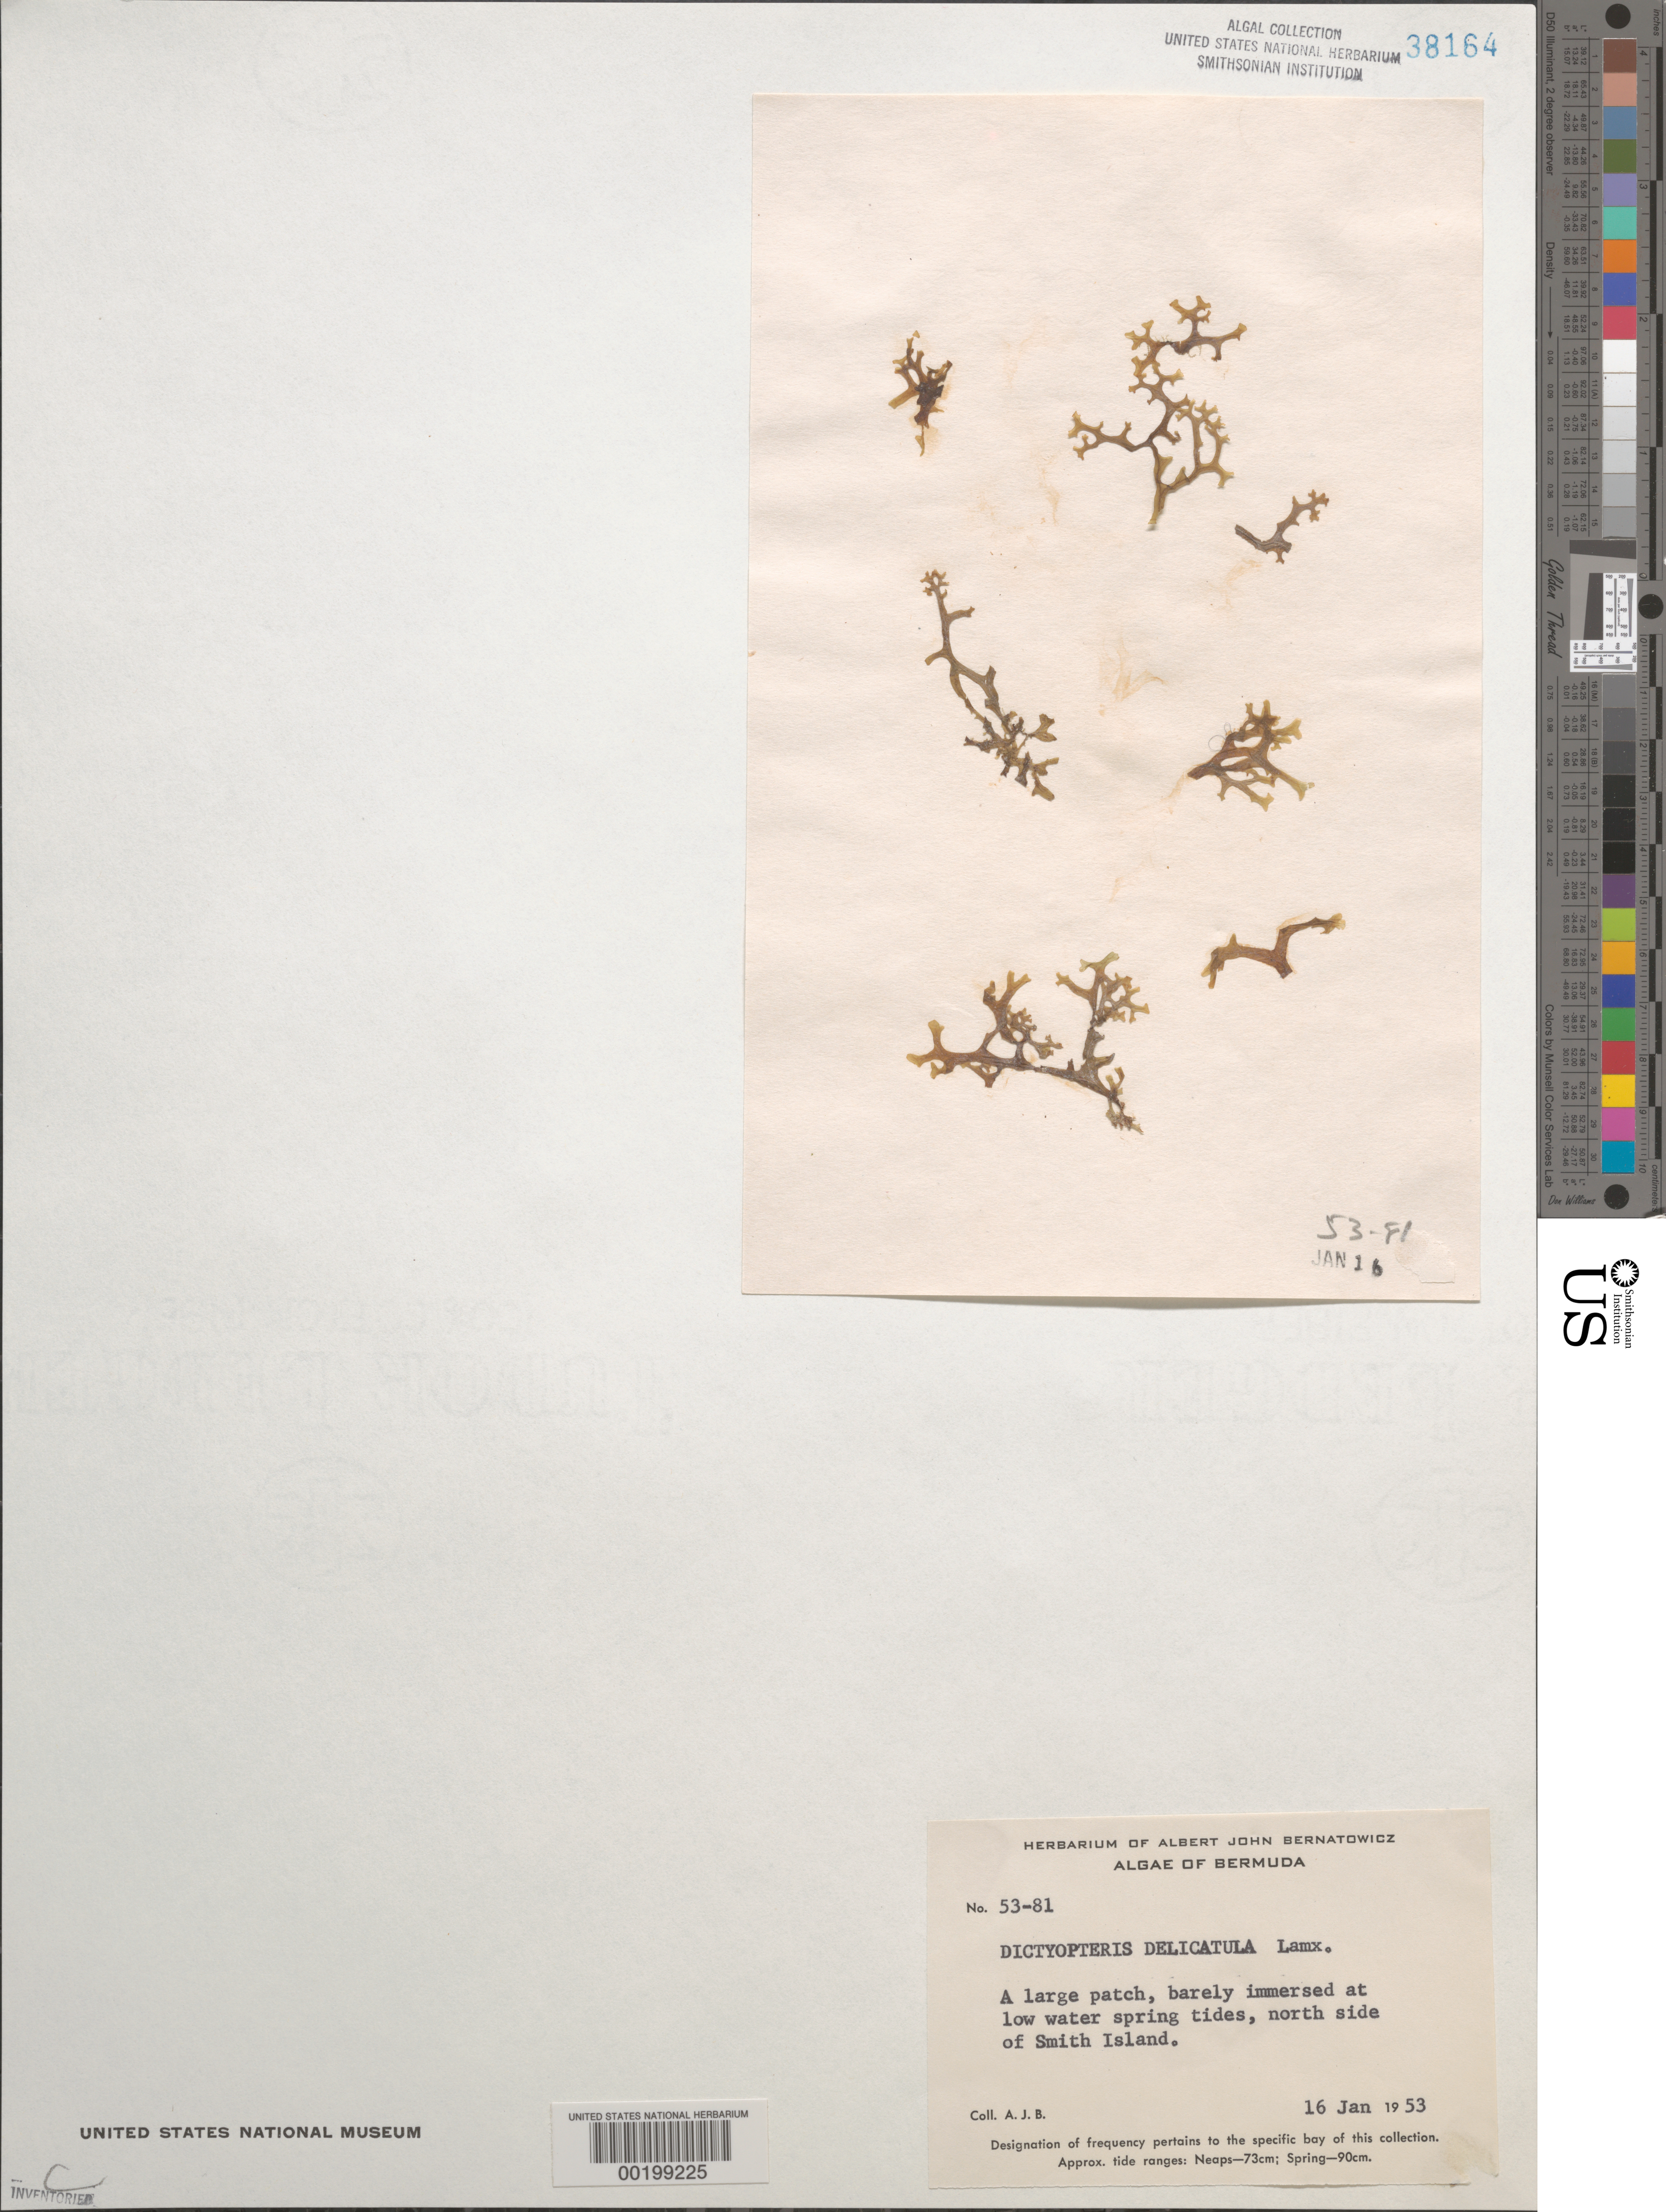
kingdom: Chromista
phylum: Ochrophyta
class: Phaeophyceae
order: Dictyotales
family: Dictyotaceae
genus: Dictyopteris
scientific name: Dictyopteris delicatula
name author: J.V.Lamouroux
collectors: A. Bernatowicz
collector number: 53-81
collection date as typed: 16 Jan 1953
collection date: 1953-01-16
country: Bermuda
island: Smith's Island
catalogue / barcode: US 38164